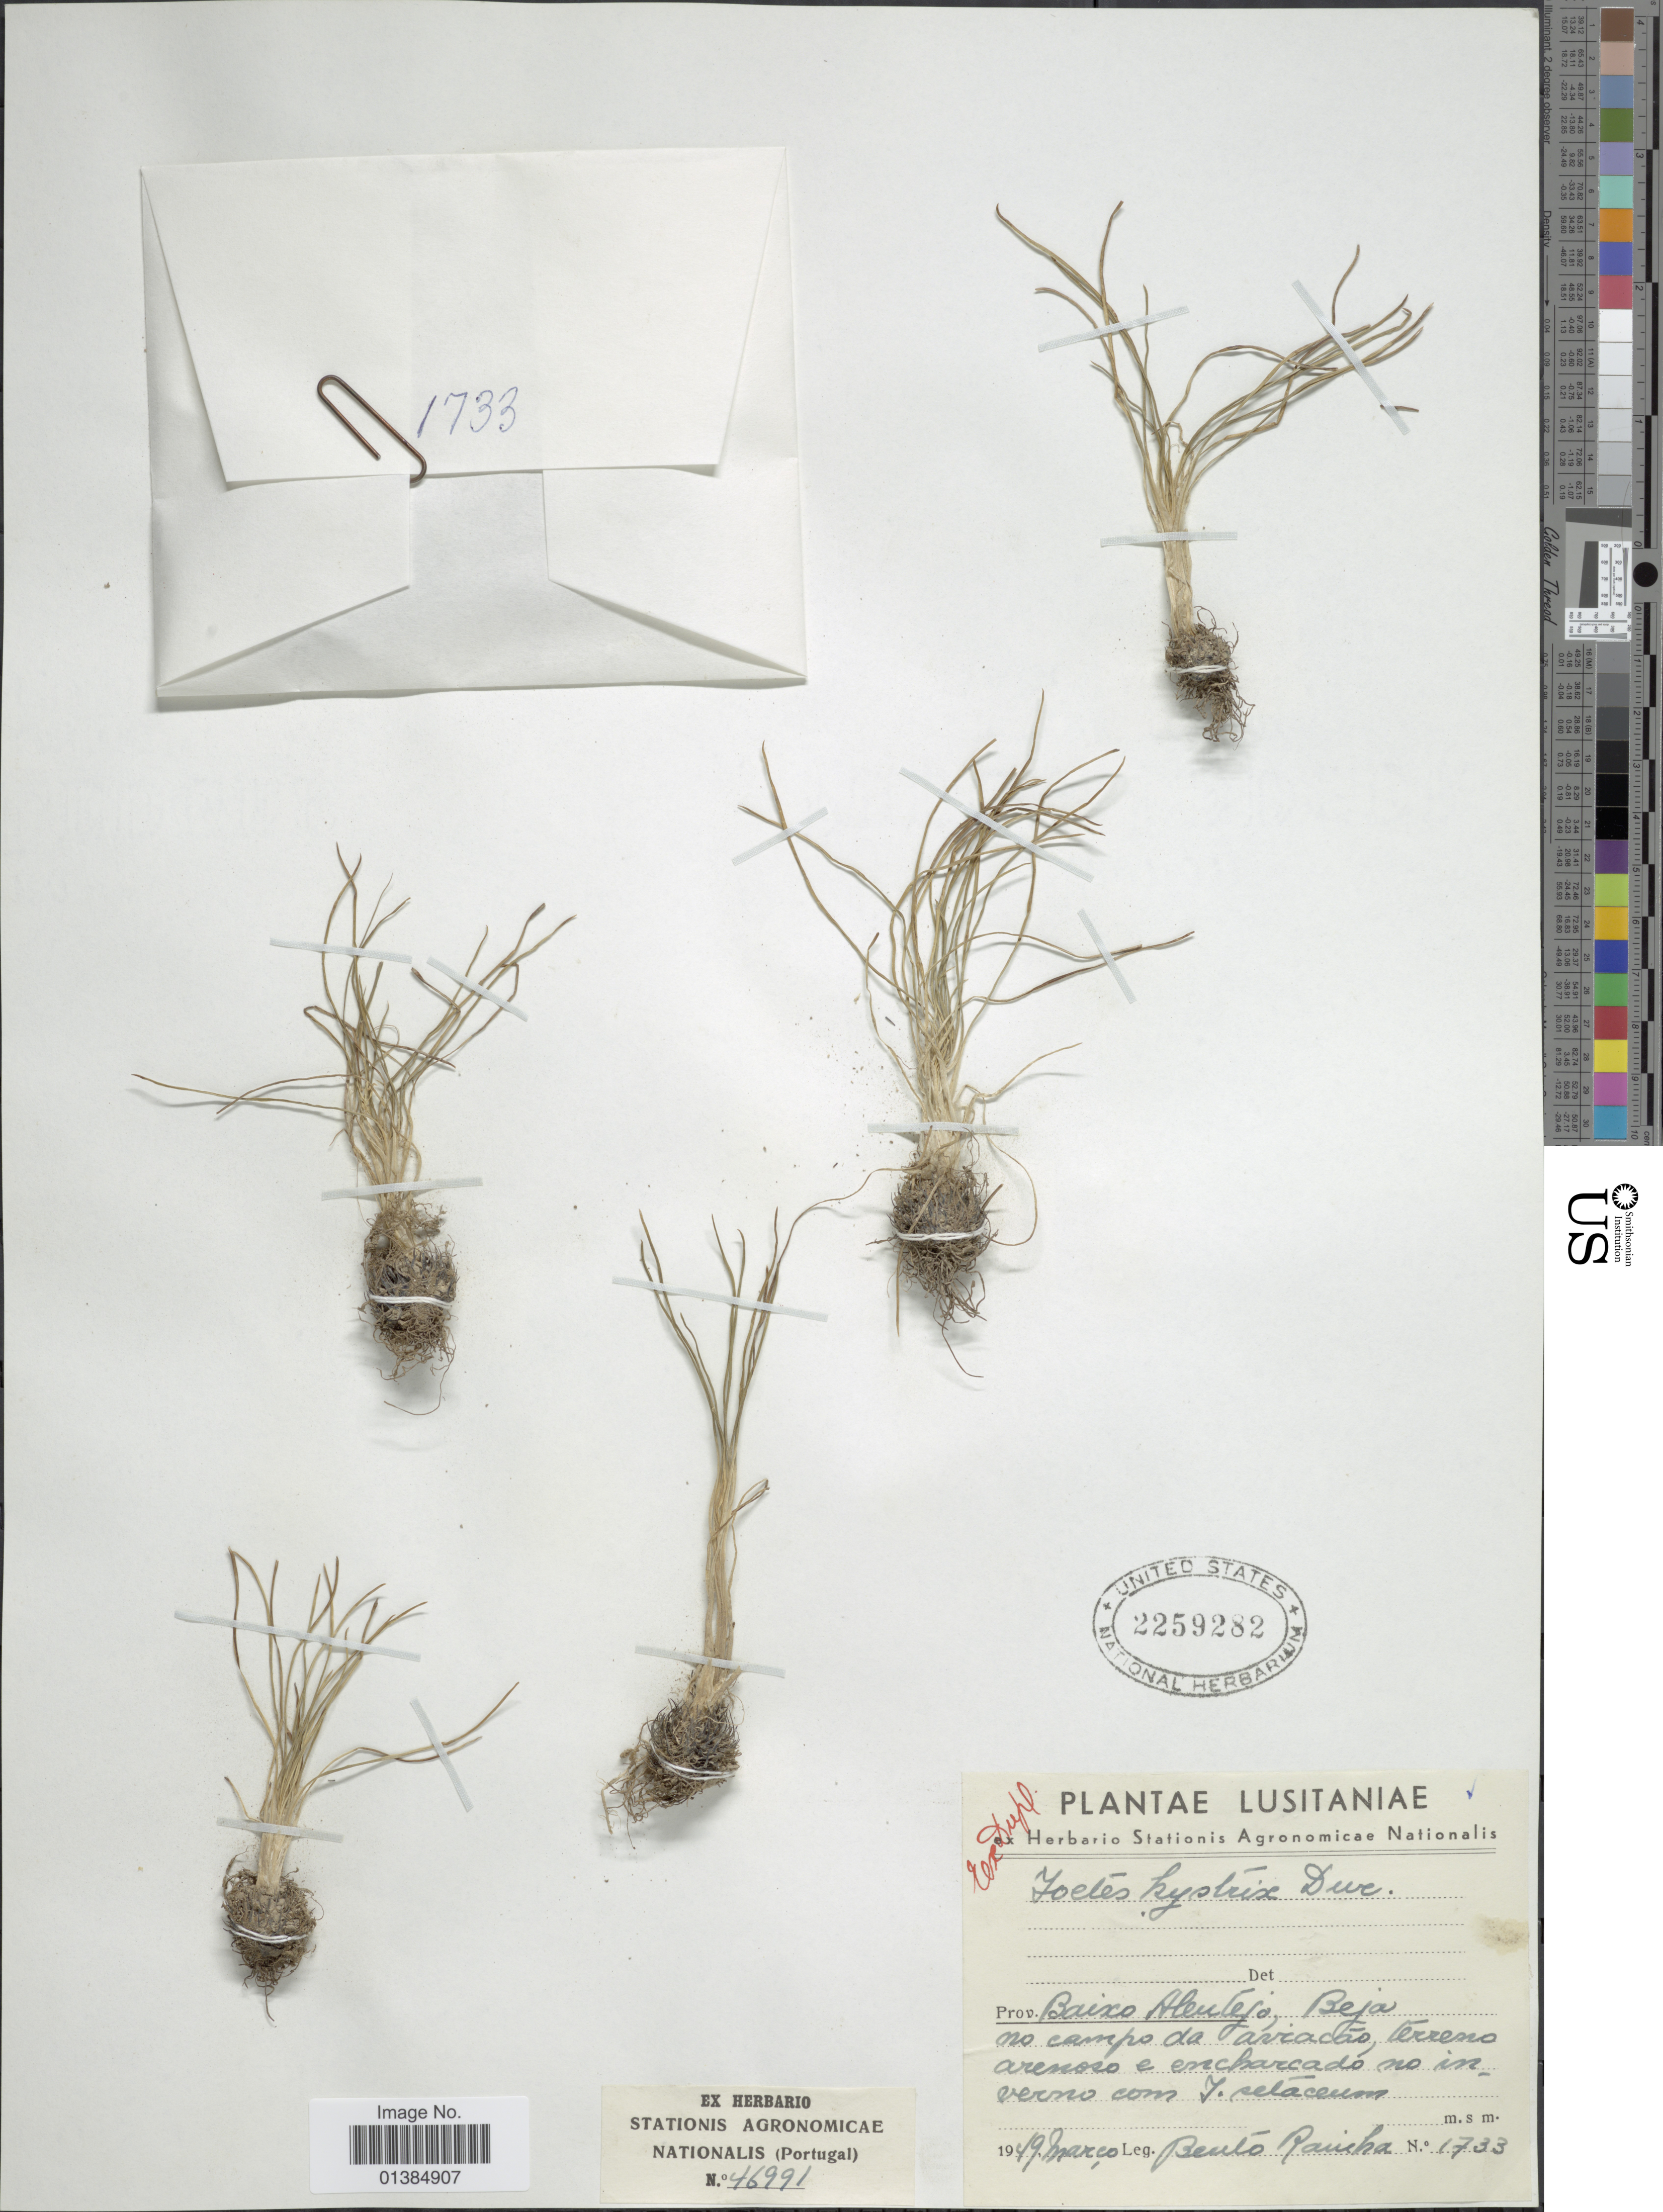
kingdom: Plantae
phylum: Tracheophyta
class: Lycopodiopsida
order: Isoetales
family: Isoetaceae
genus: Isoetes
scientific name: Isoetes histrix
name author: Bory & Durieu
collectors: B. Rancho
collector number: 1733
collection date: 1949-03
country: Portugal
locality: Prov. Baixo Aleutego, Beja. [interpreted]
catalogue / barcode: US 2259282